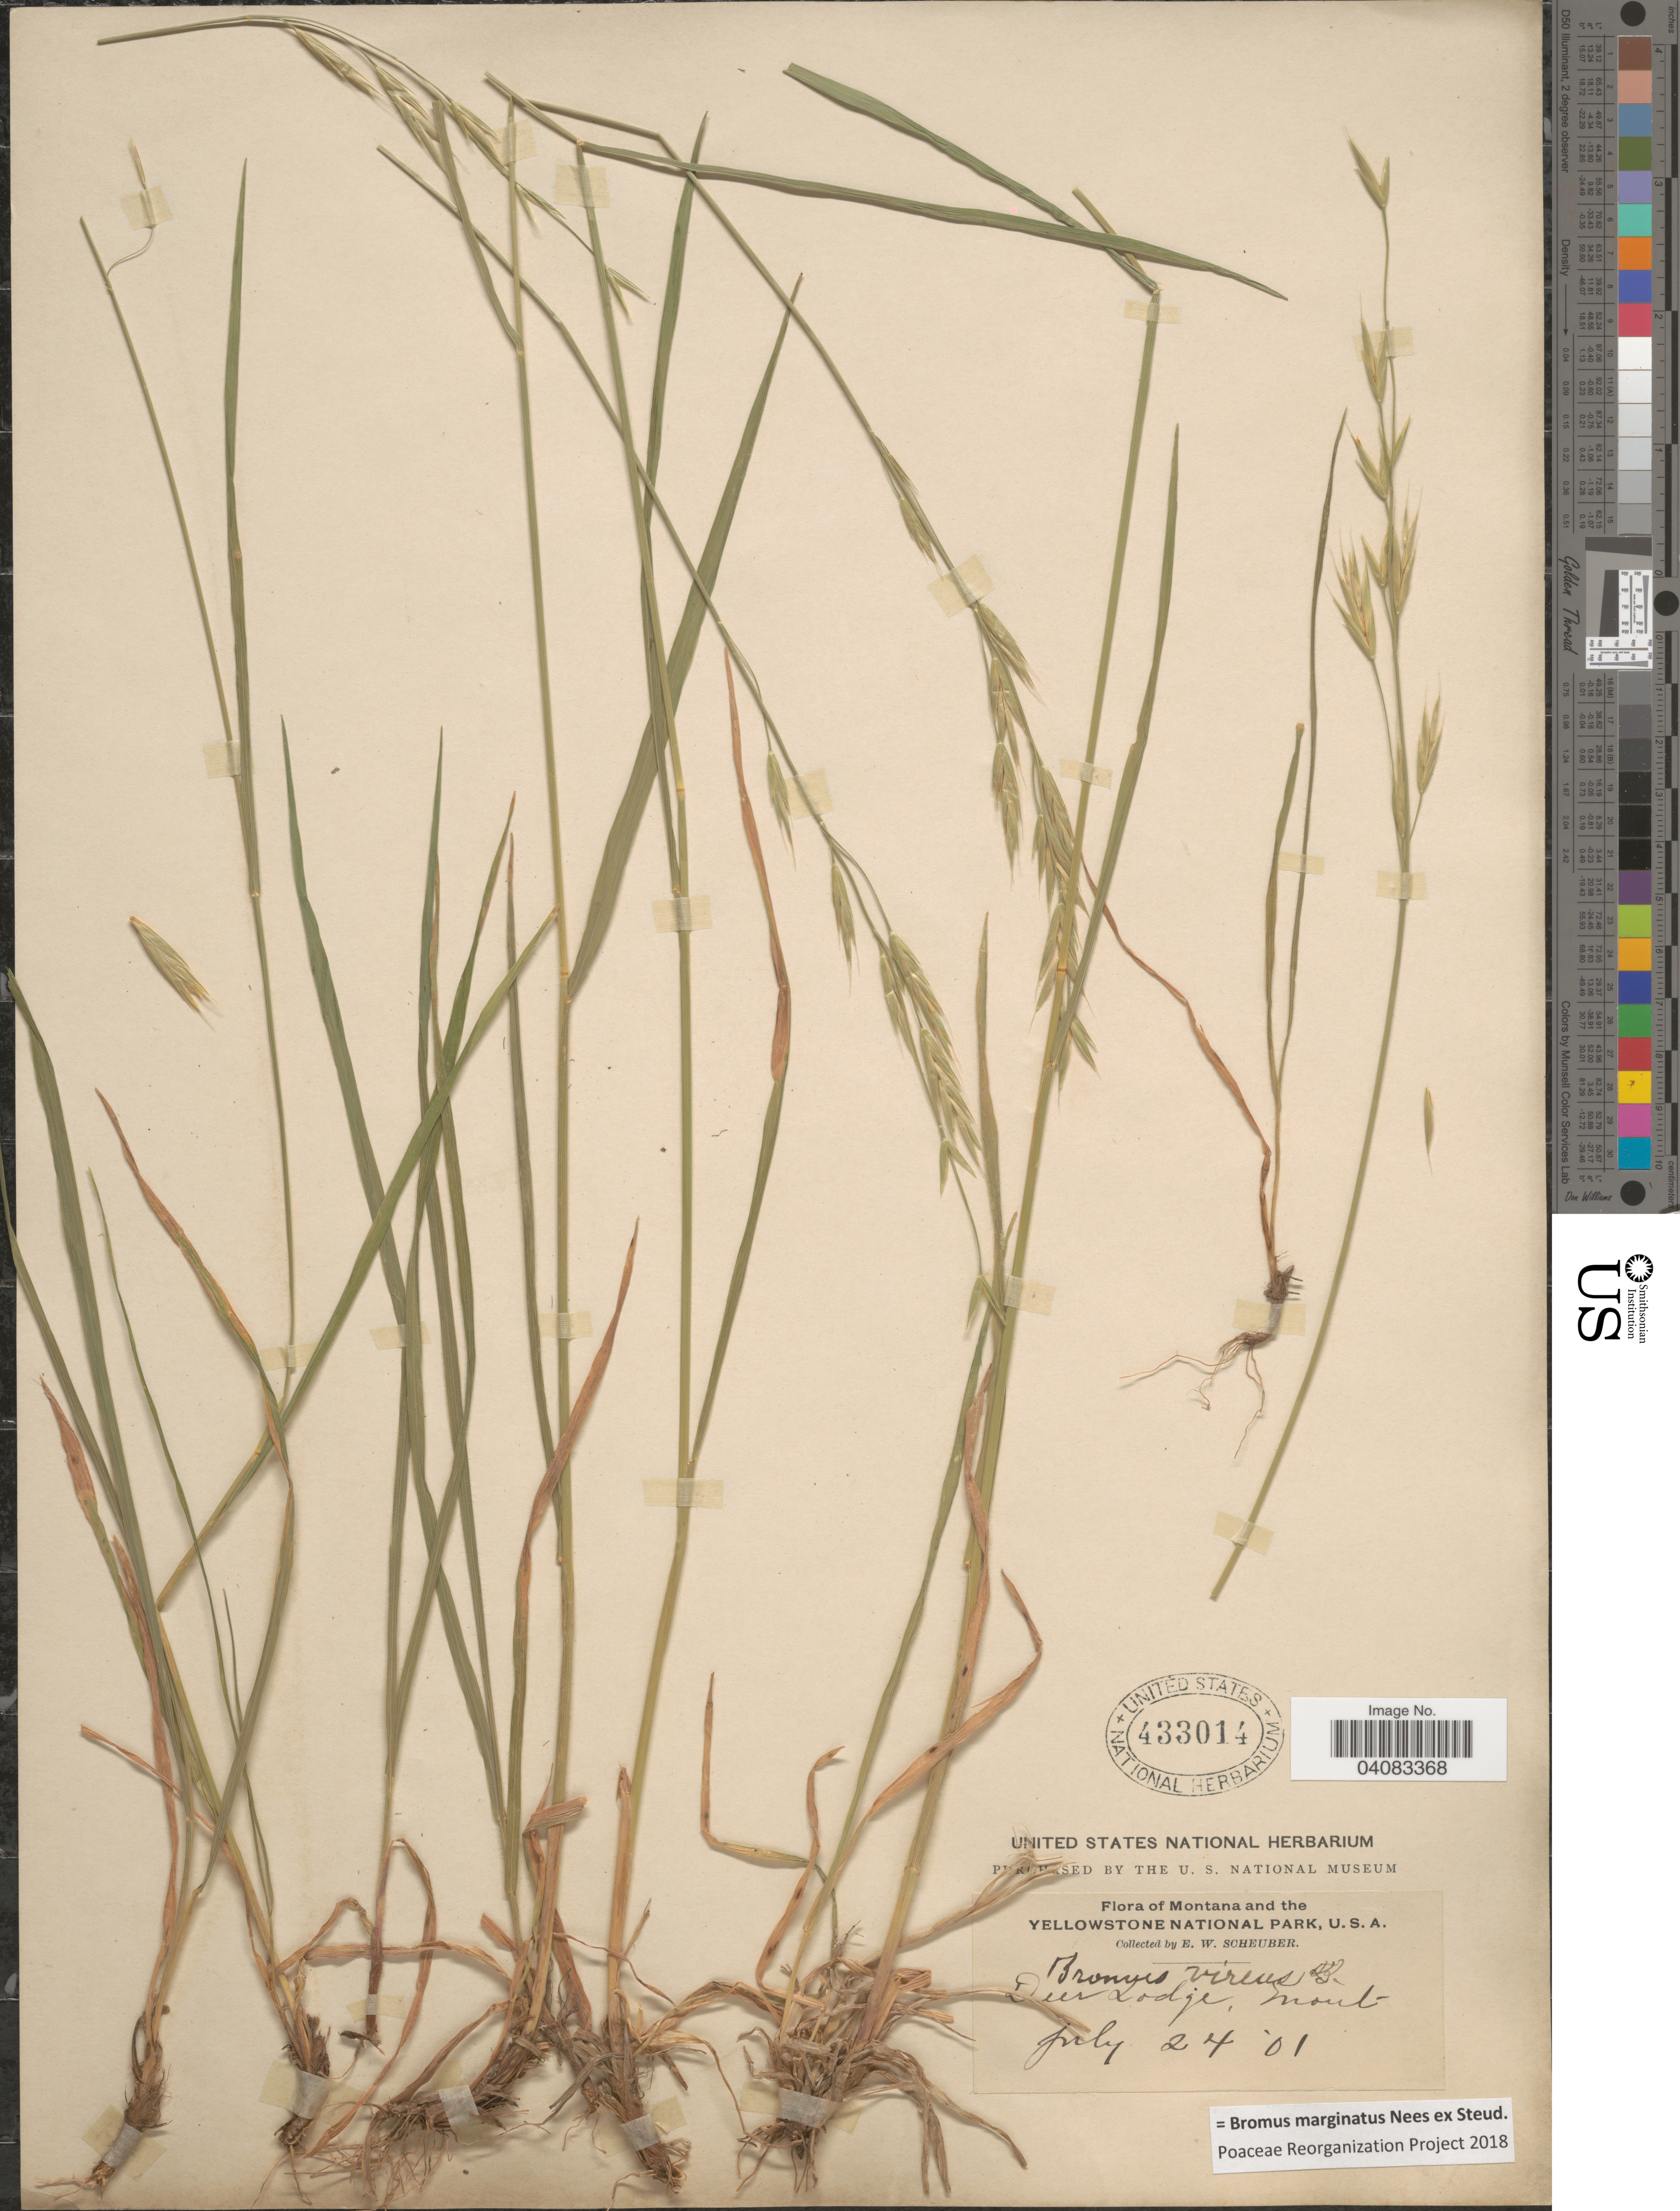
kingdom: Plantae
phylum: Tracheophyta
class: Liliopsida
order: Poales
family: Poaceae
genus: Bromus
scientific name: Bromus marginatus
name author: Nees ex Steud.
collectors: E. Scheuber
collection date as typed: Transcribed d/m/y: 24/7/1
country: United States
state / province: Montana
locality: Montana and the Yellowstone National Park. Deer Lodge.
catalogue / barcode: US 433014